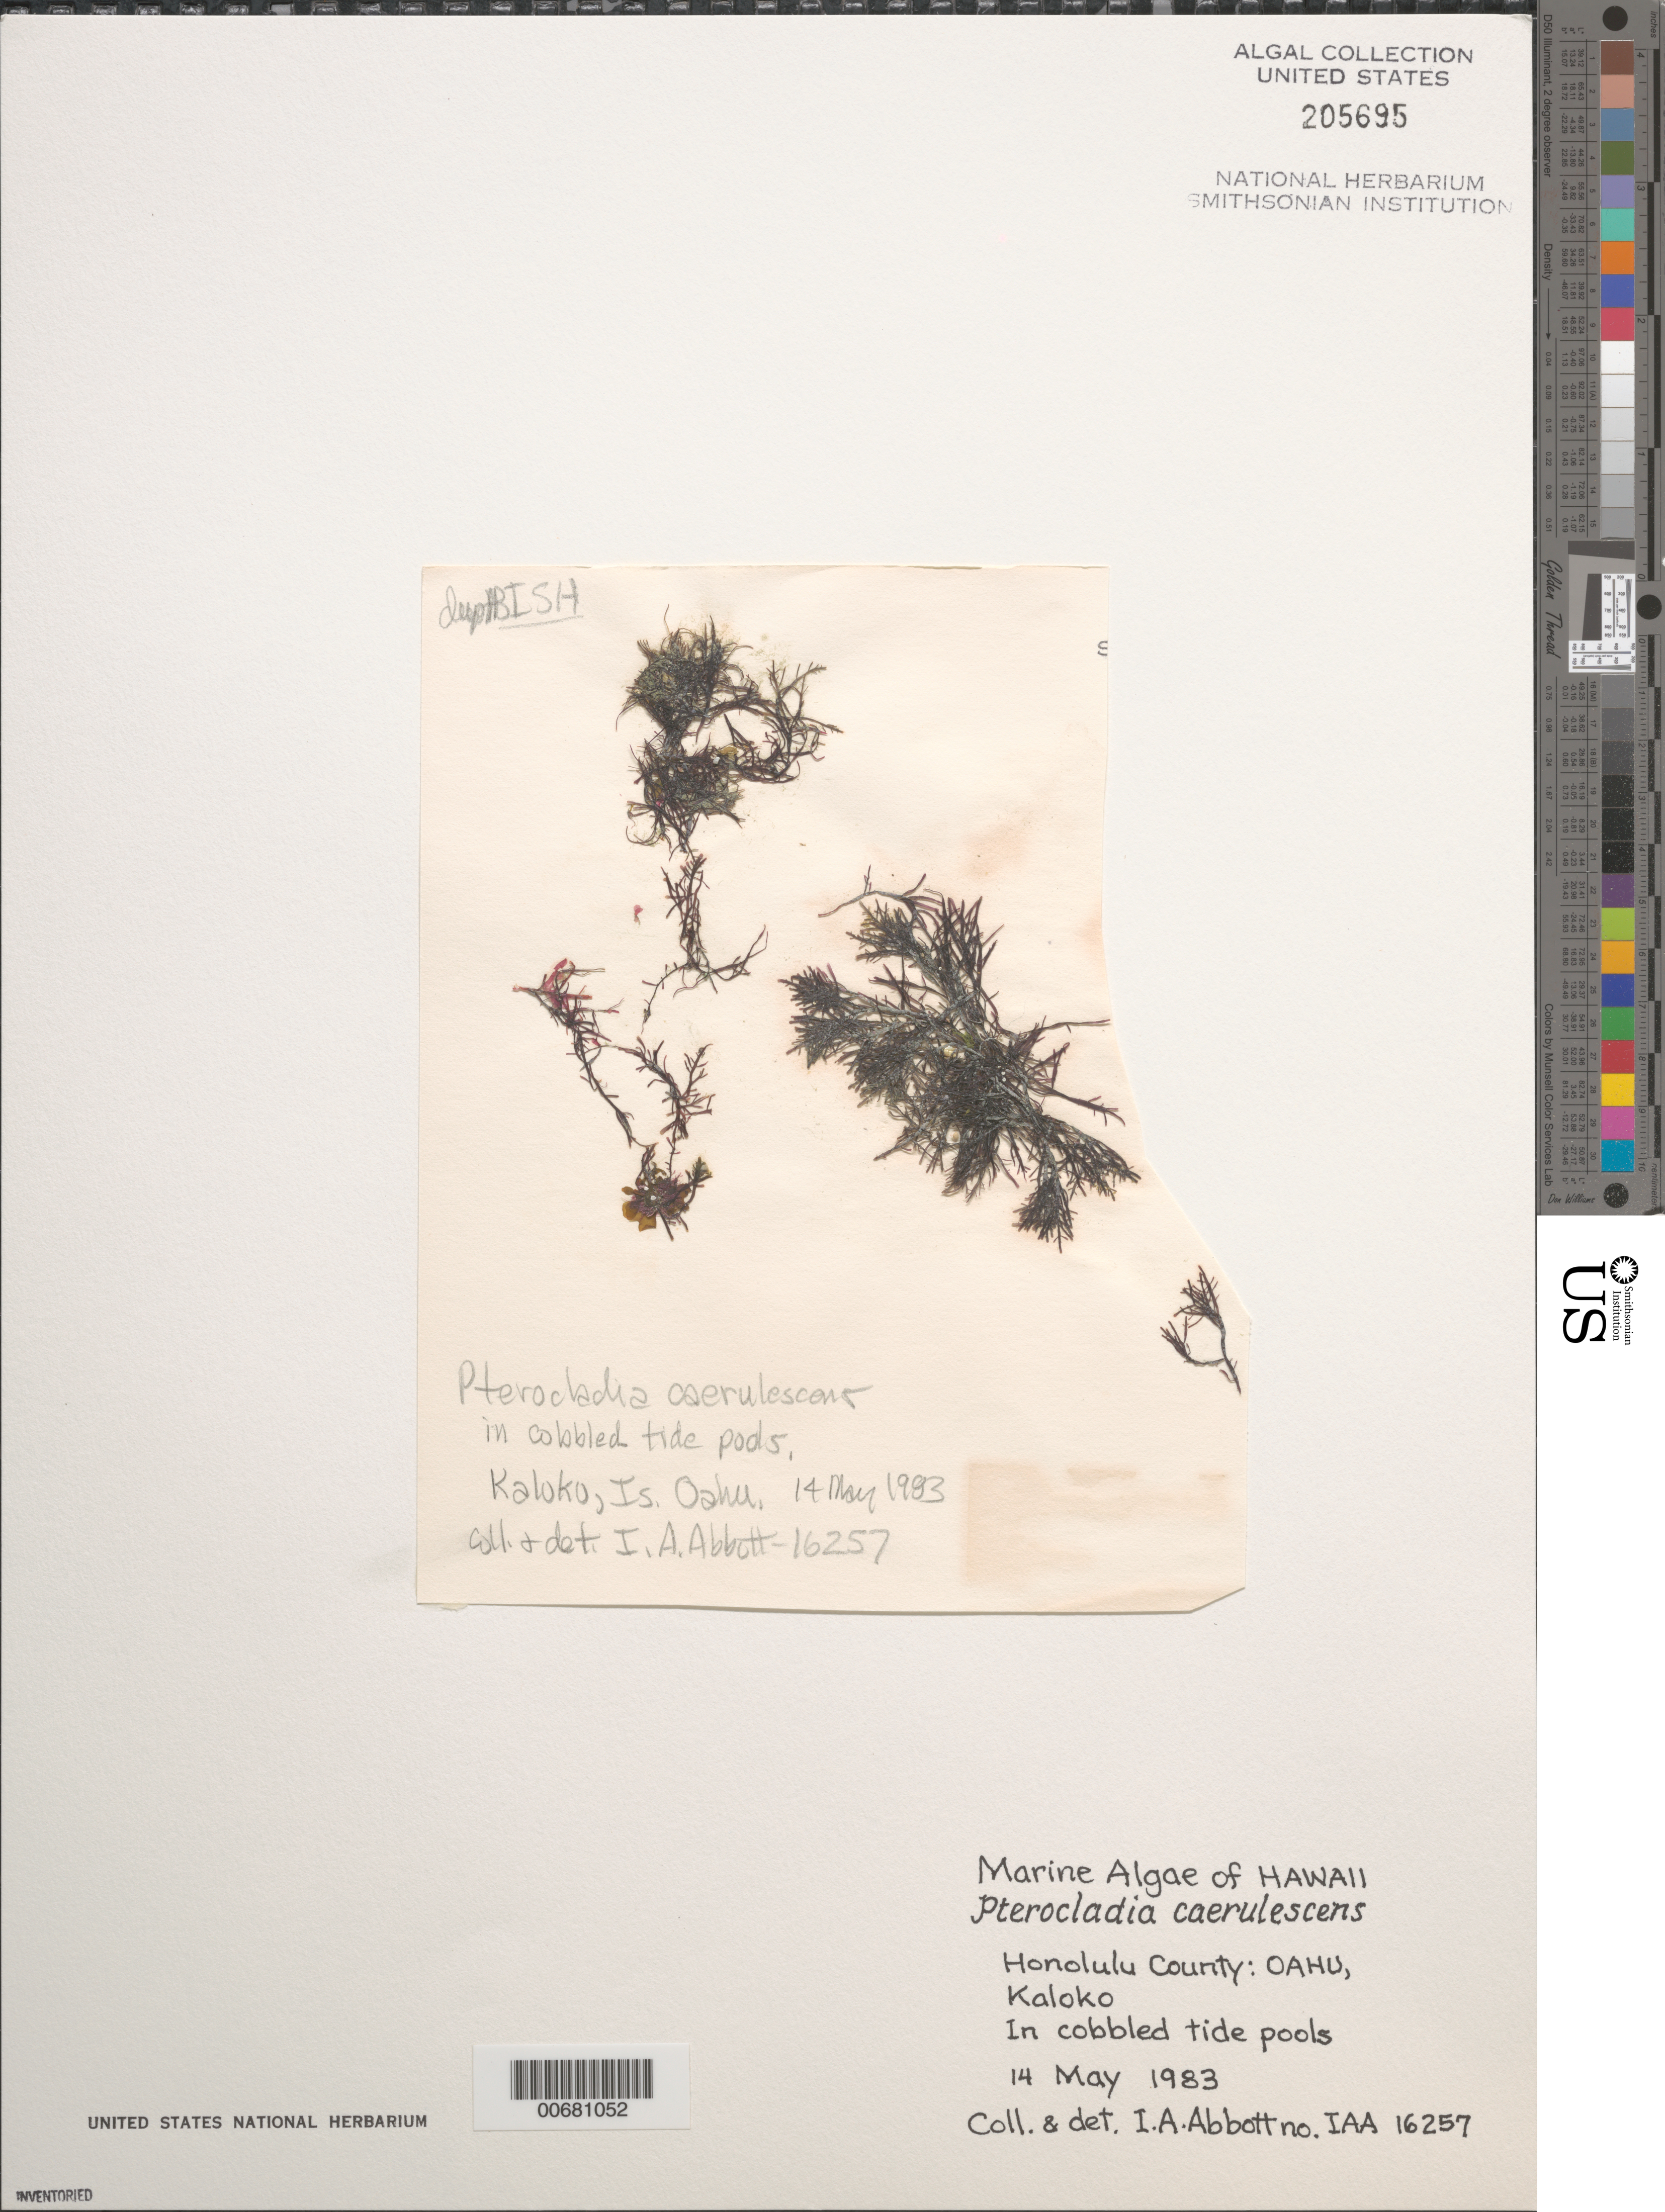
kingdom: Plantae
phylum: Rhodophyta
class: Florideophyceae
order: Gelidiales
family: Pterocladiaceae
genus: Pterocladiella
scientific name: Pterocladiella caerulescens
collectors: I. A. Abbott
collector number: IAA 16257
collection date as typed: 14 May 1983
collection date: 1983-05-14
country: United States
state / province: Hawaii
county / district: Honolulu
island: Oahu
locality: Kaloko (inlet south of Makapuu Point)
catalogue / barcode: US 205695